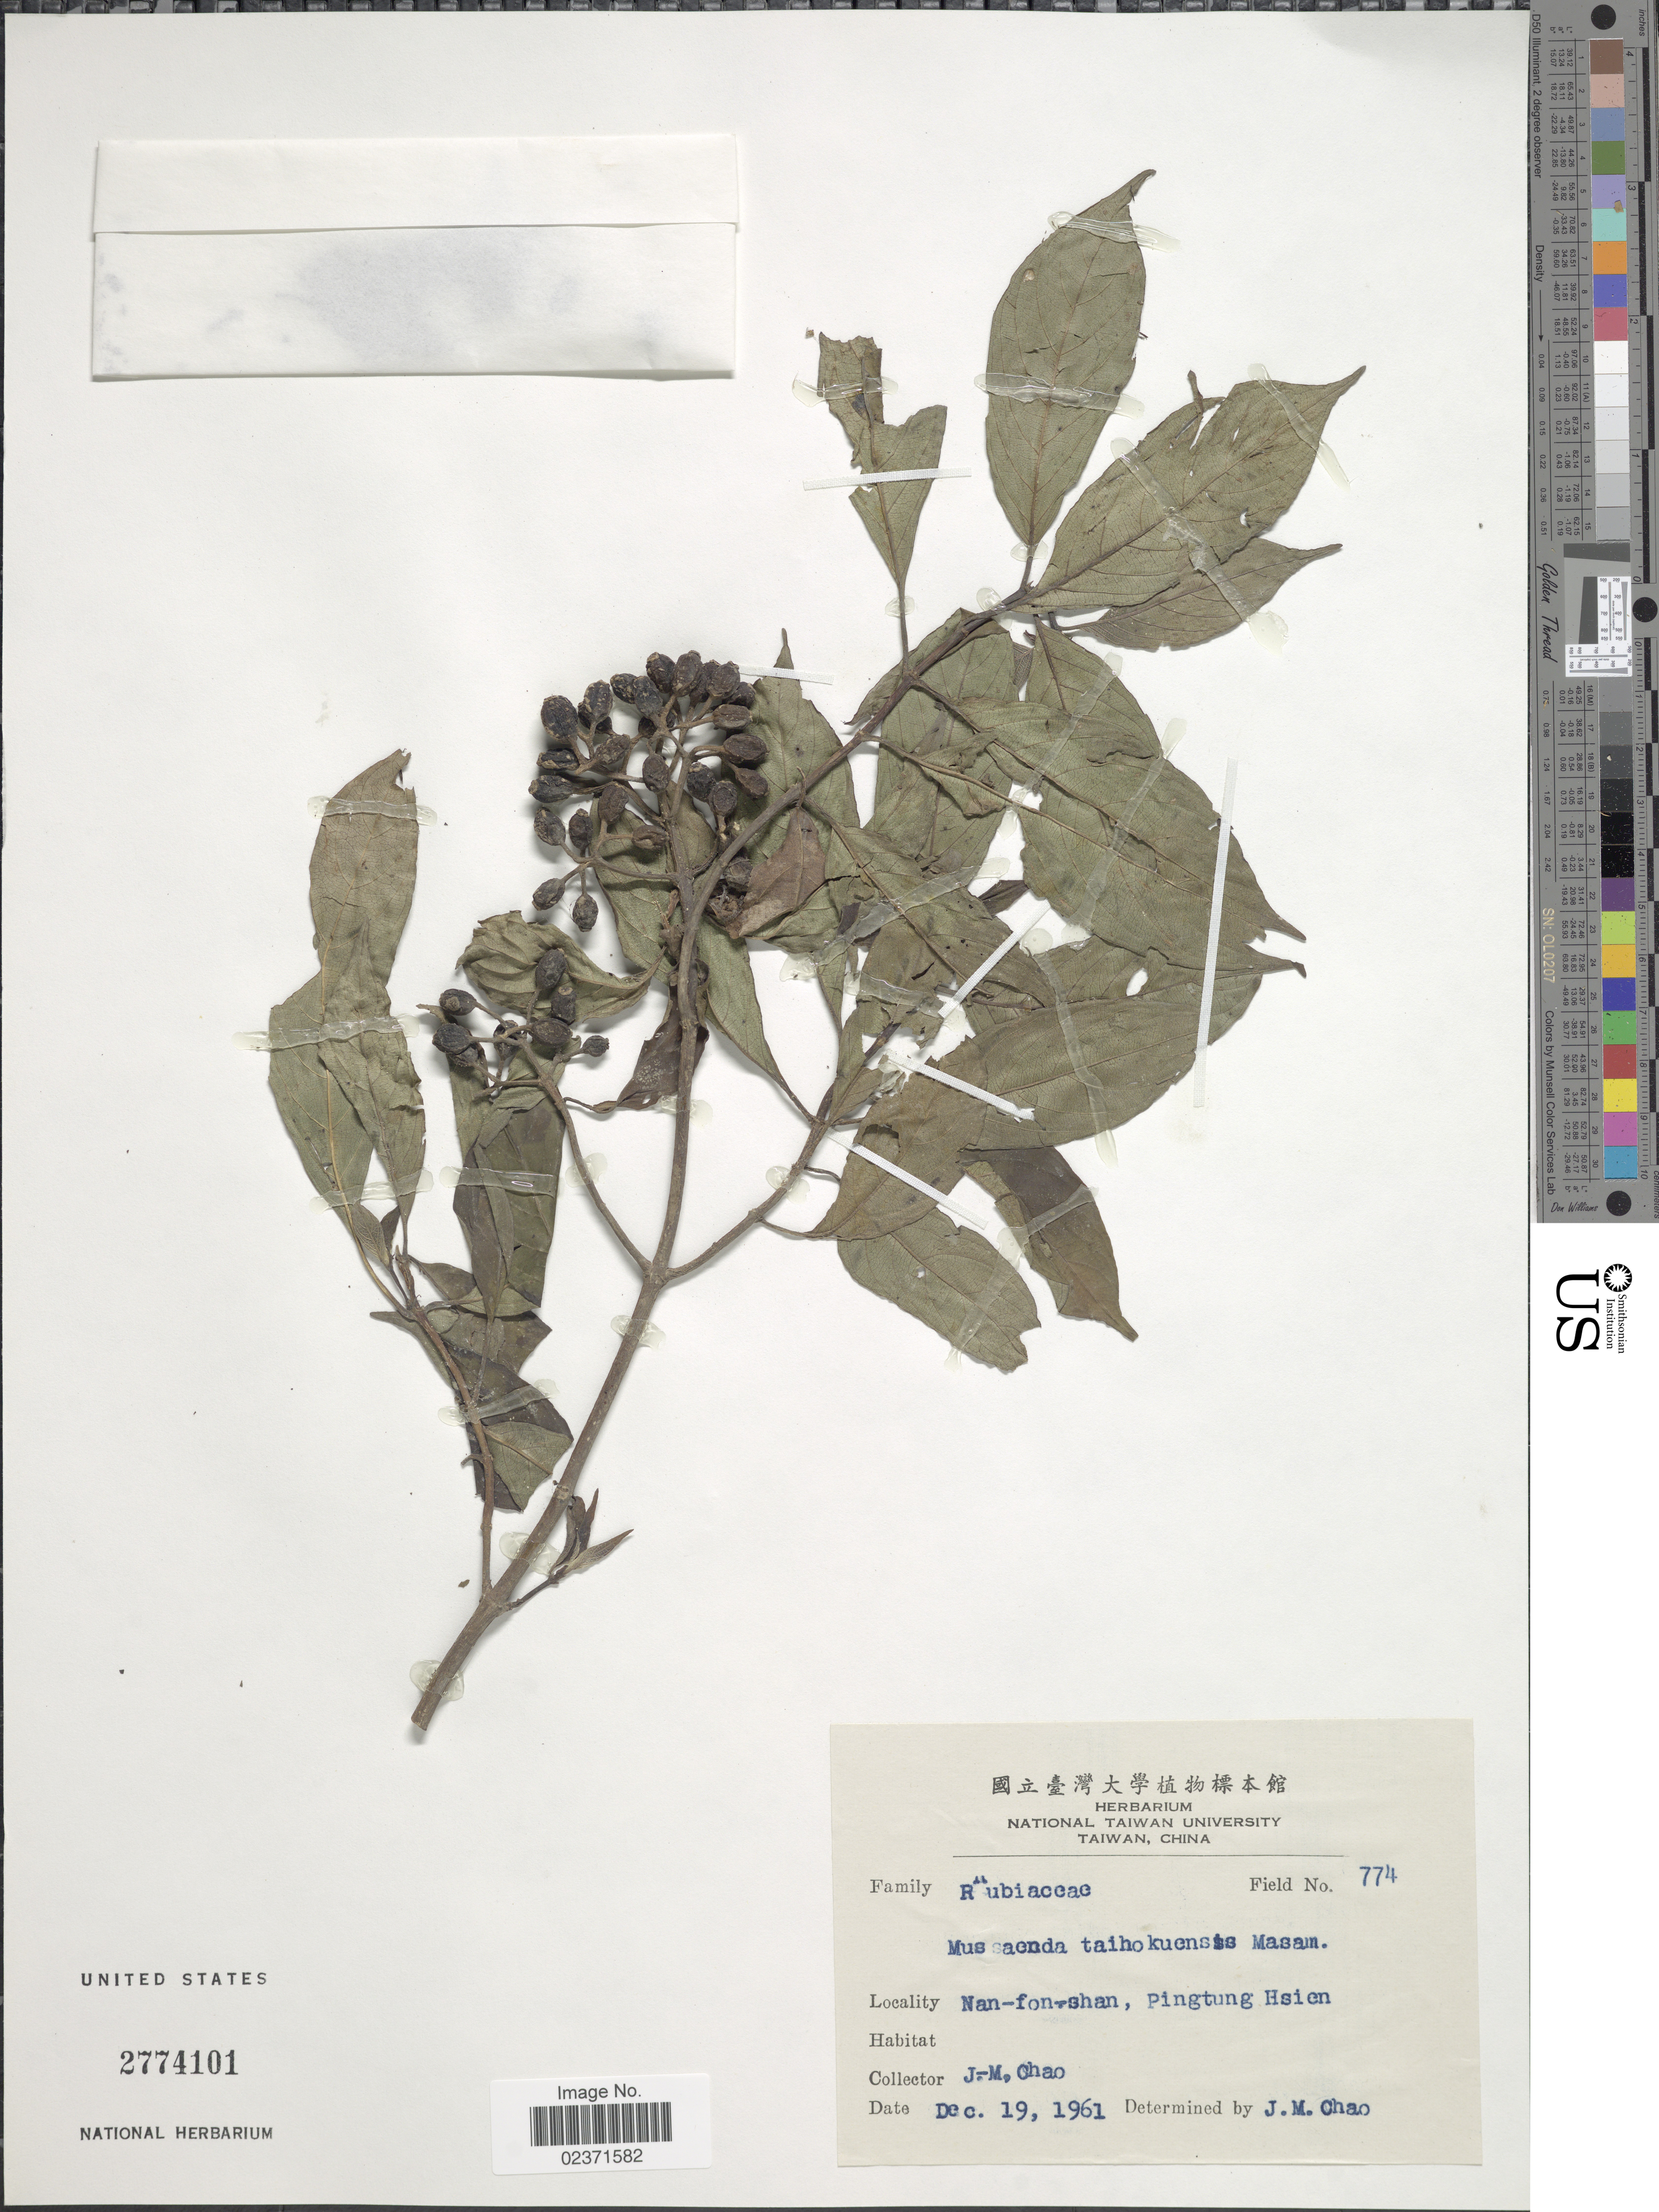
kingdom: Plantae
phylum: Tracheophyta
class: Magnoliopsida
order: Gentianales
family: Rubiaceae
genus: Mussaenda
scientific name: Mussaenda taihokuensis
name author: Masam.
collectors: J. Chao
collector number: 774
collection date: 1961-12-19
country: Taiwan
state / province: Pingtung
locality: Nan-fon-shan, Pingtung Hsien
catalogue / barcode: US 2774101